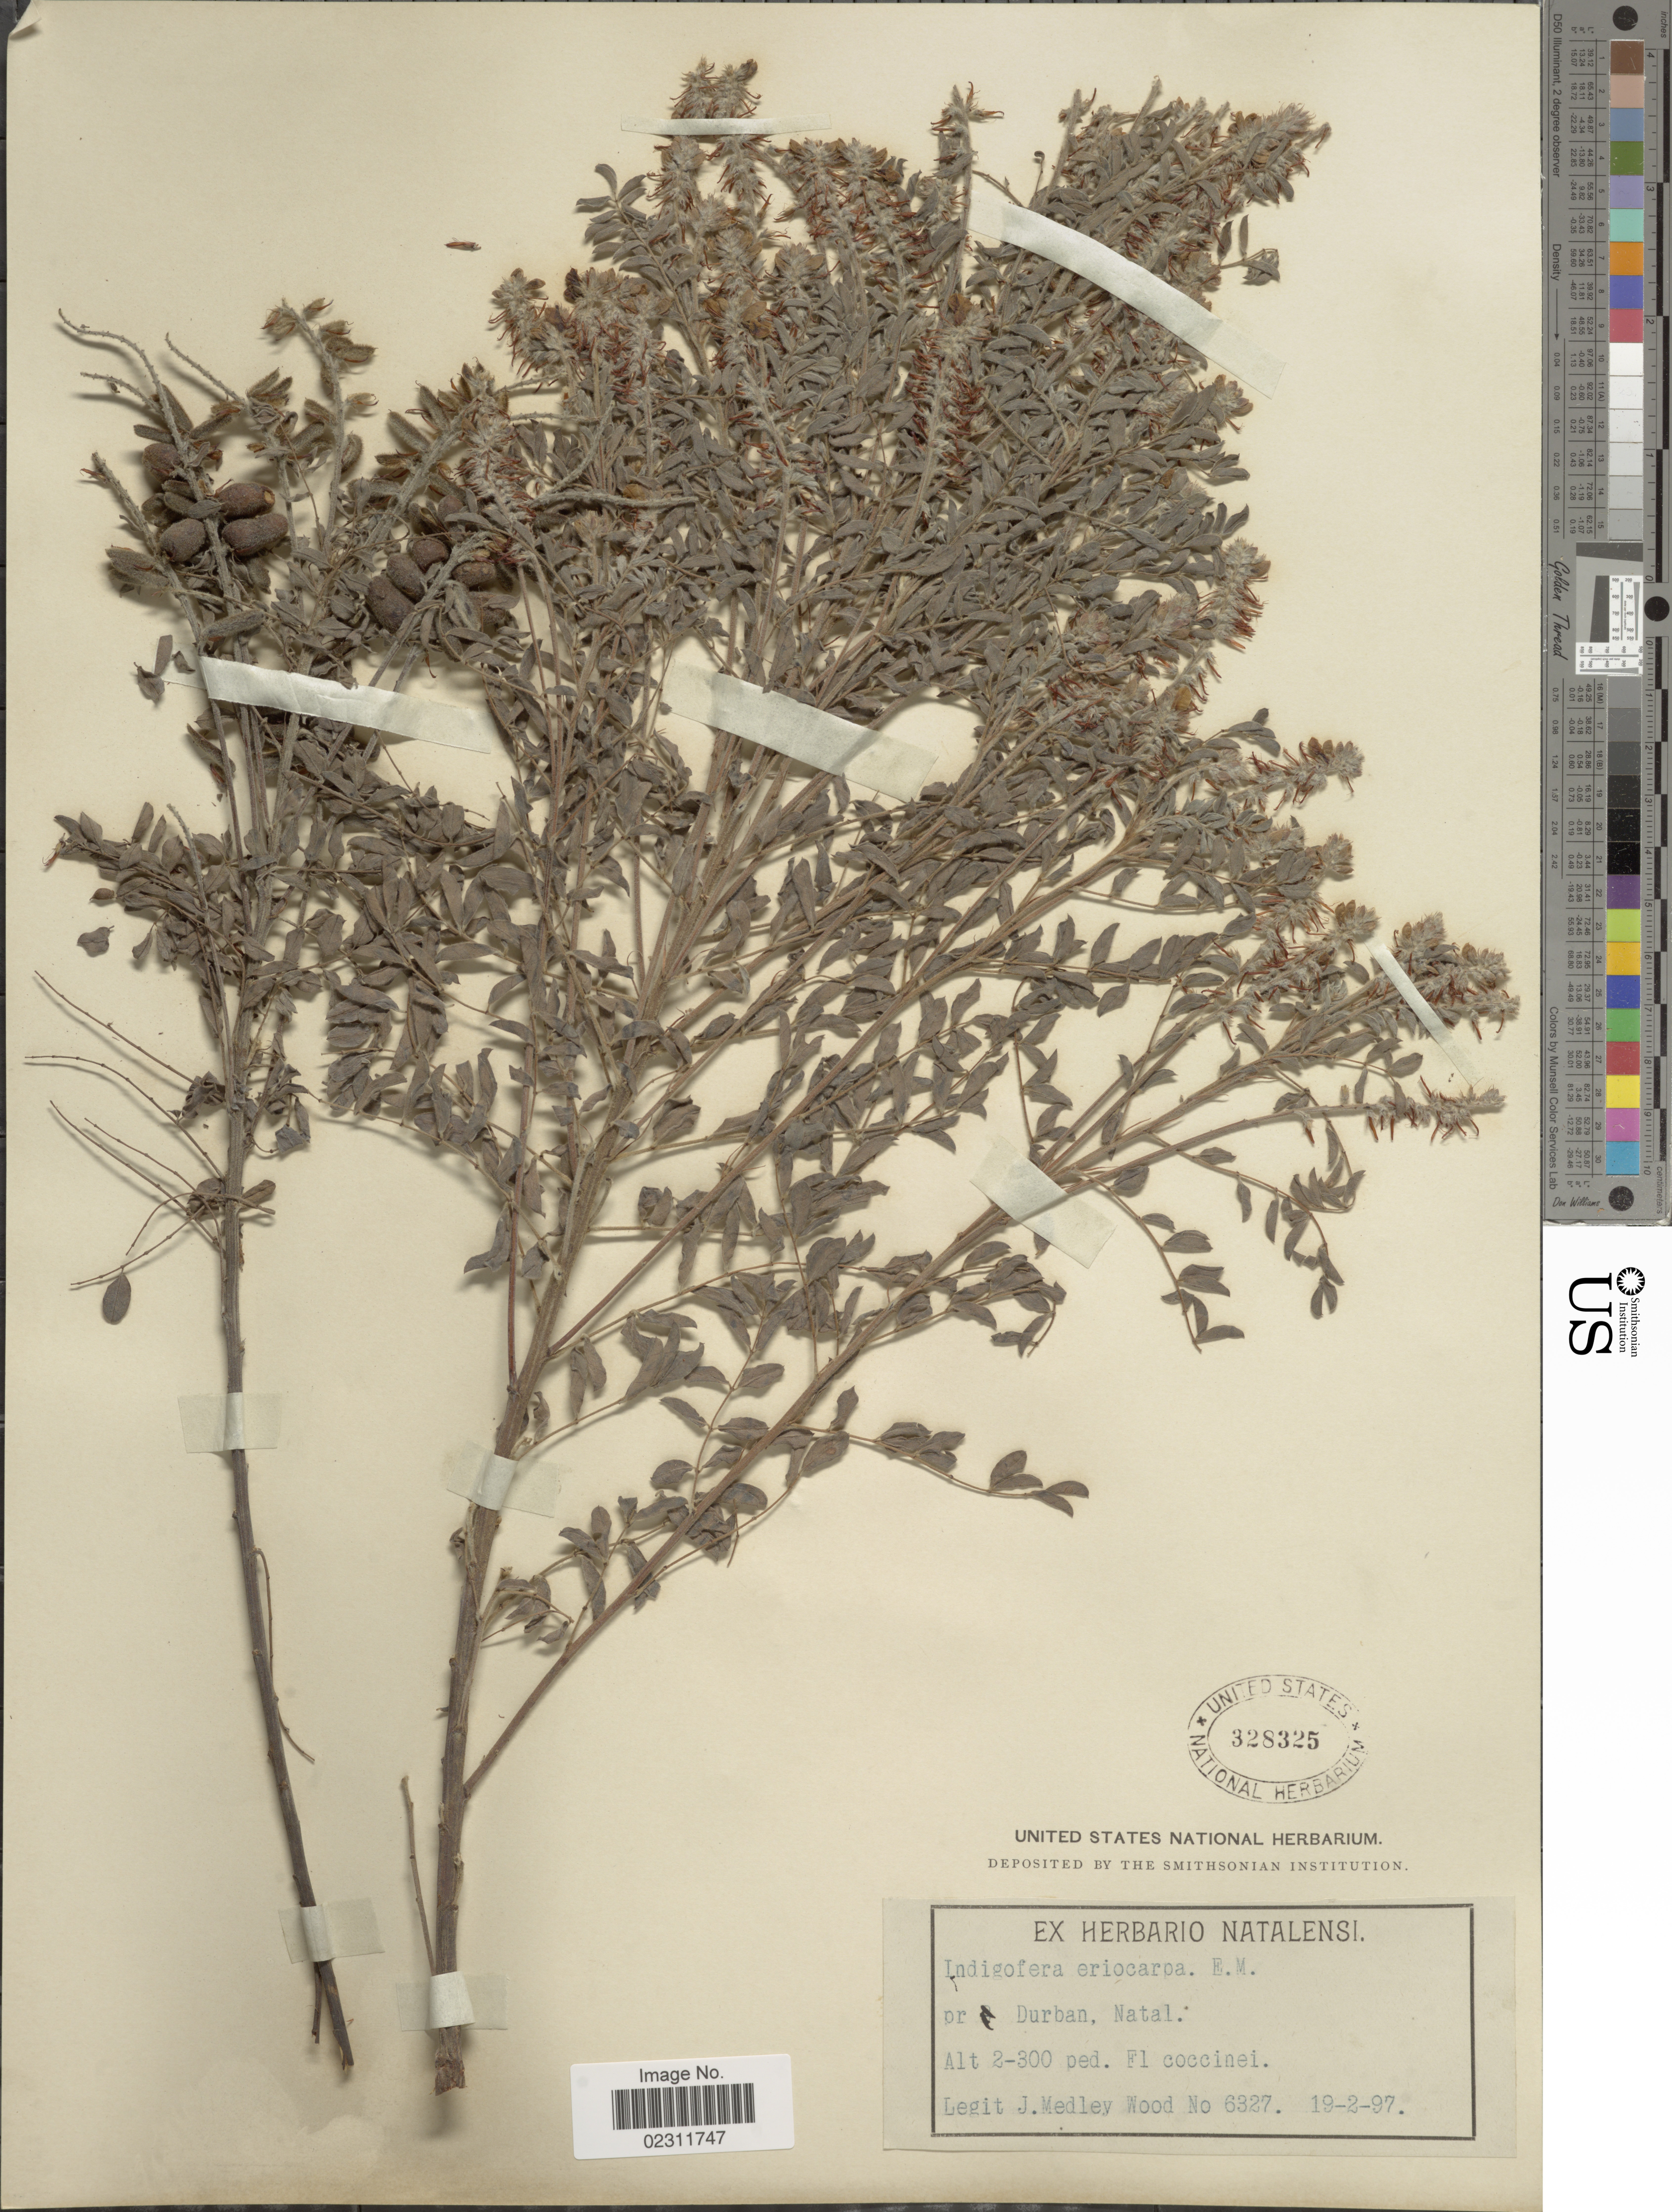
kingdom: Plantae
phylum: Tracheophyta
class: Magnoliopsida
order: Fabales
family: Fabaceae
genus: Indigofera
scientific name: Indigofera eriocarpa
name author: E. Mey.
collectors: J. Medley Wood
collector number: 6327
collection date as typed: Transcribed d/m/y: 19/2/97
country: South Africa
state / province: KwaZulu-Natal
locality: Pr. Durban, Natal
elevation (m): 61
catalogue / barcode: US 328325